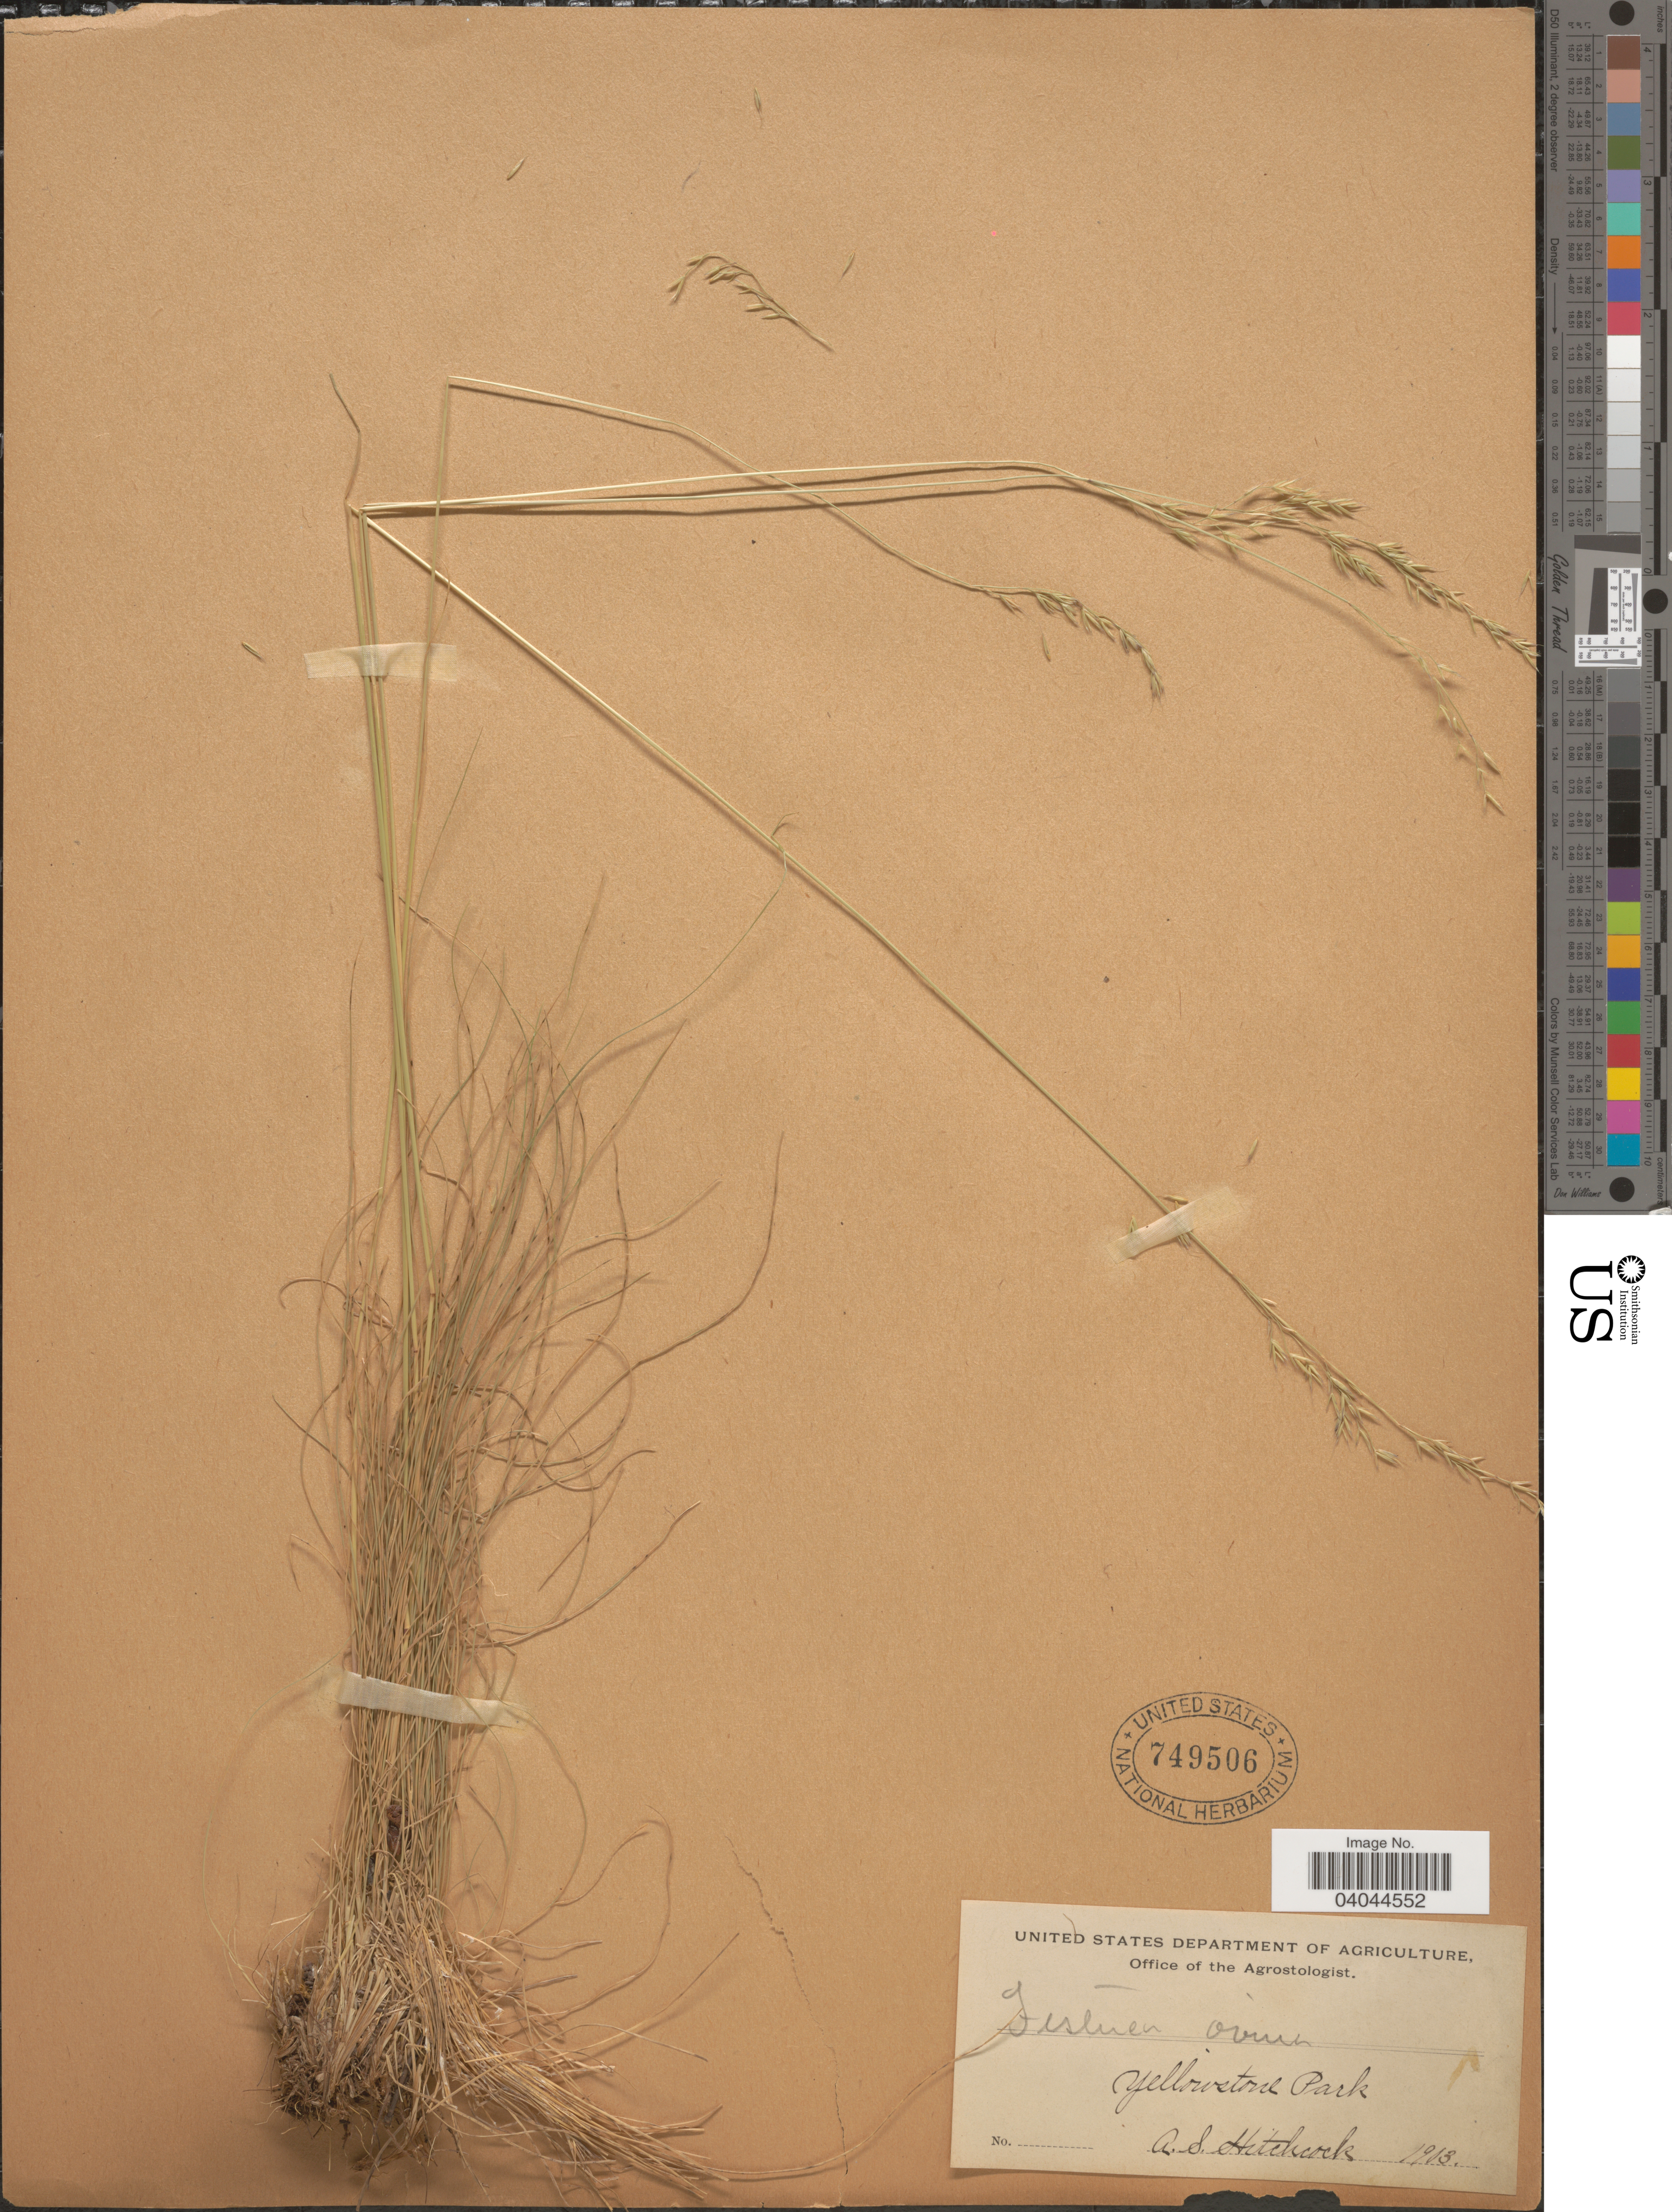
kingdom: Plantae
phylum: Tracheophyta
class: Liliopsida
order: Poales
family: Poaceae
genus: Festuca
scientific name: Festuca ovina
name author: L.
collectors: A. S. Hitchcock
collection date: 1903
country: United States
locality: Yellowstone Park.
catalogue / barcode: US 749506